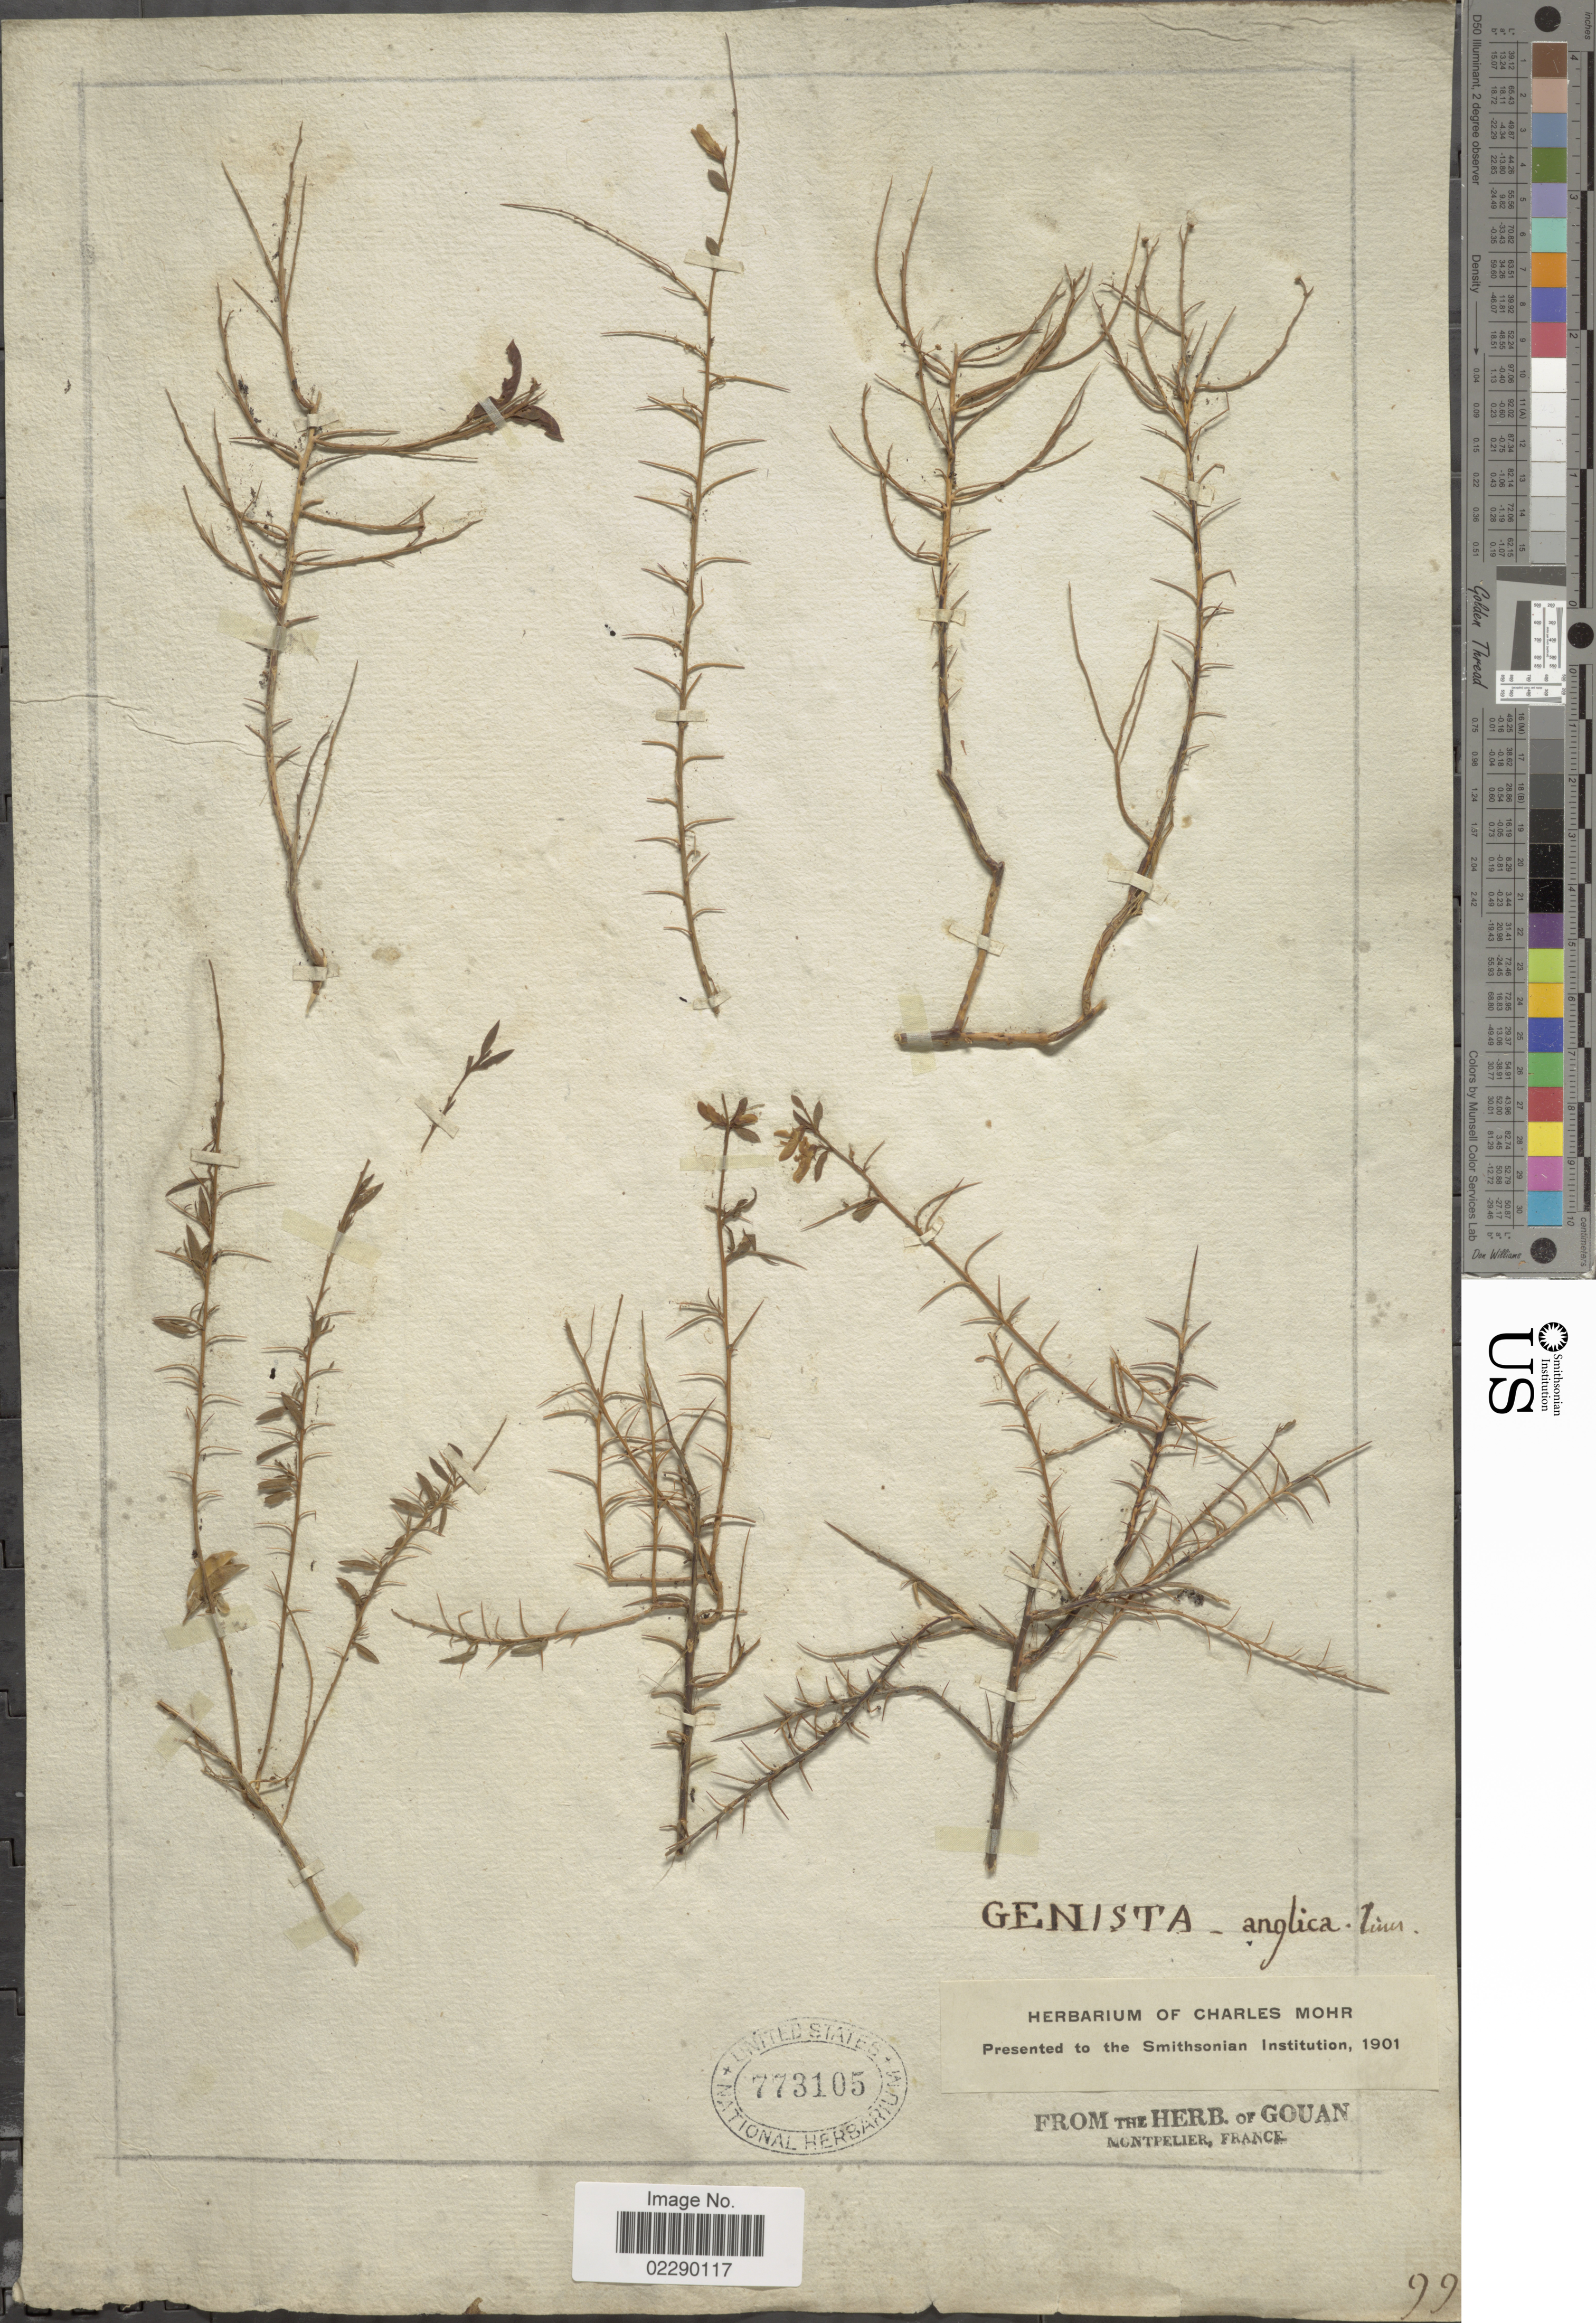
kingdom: Plantae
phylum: Tracheophyta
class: Magnoliopsida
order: Fabales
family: Fabaceae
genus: Genista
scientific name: Genista anglica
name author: L.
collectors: ex herb. Charles Mohr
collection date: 1901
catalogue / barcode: US 773105